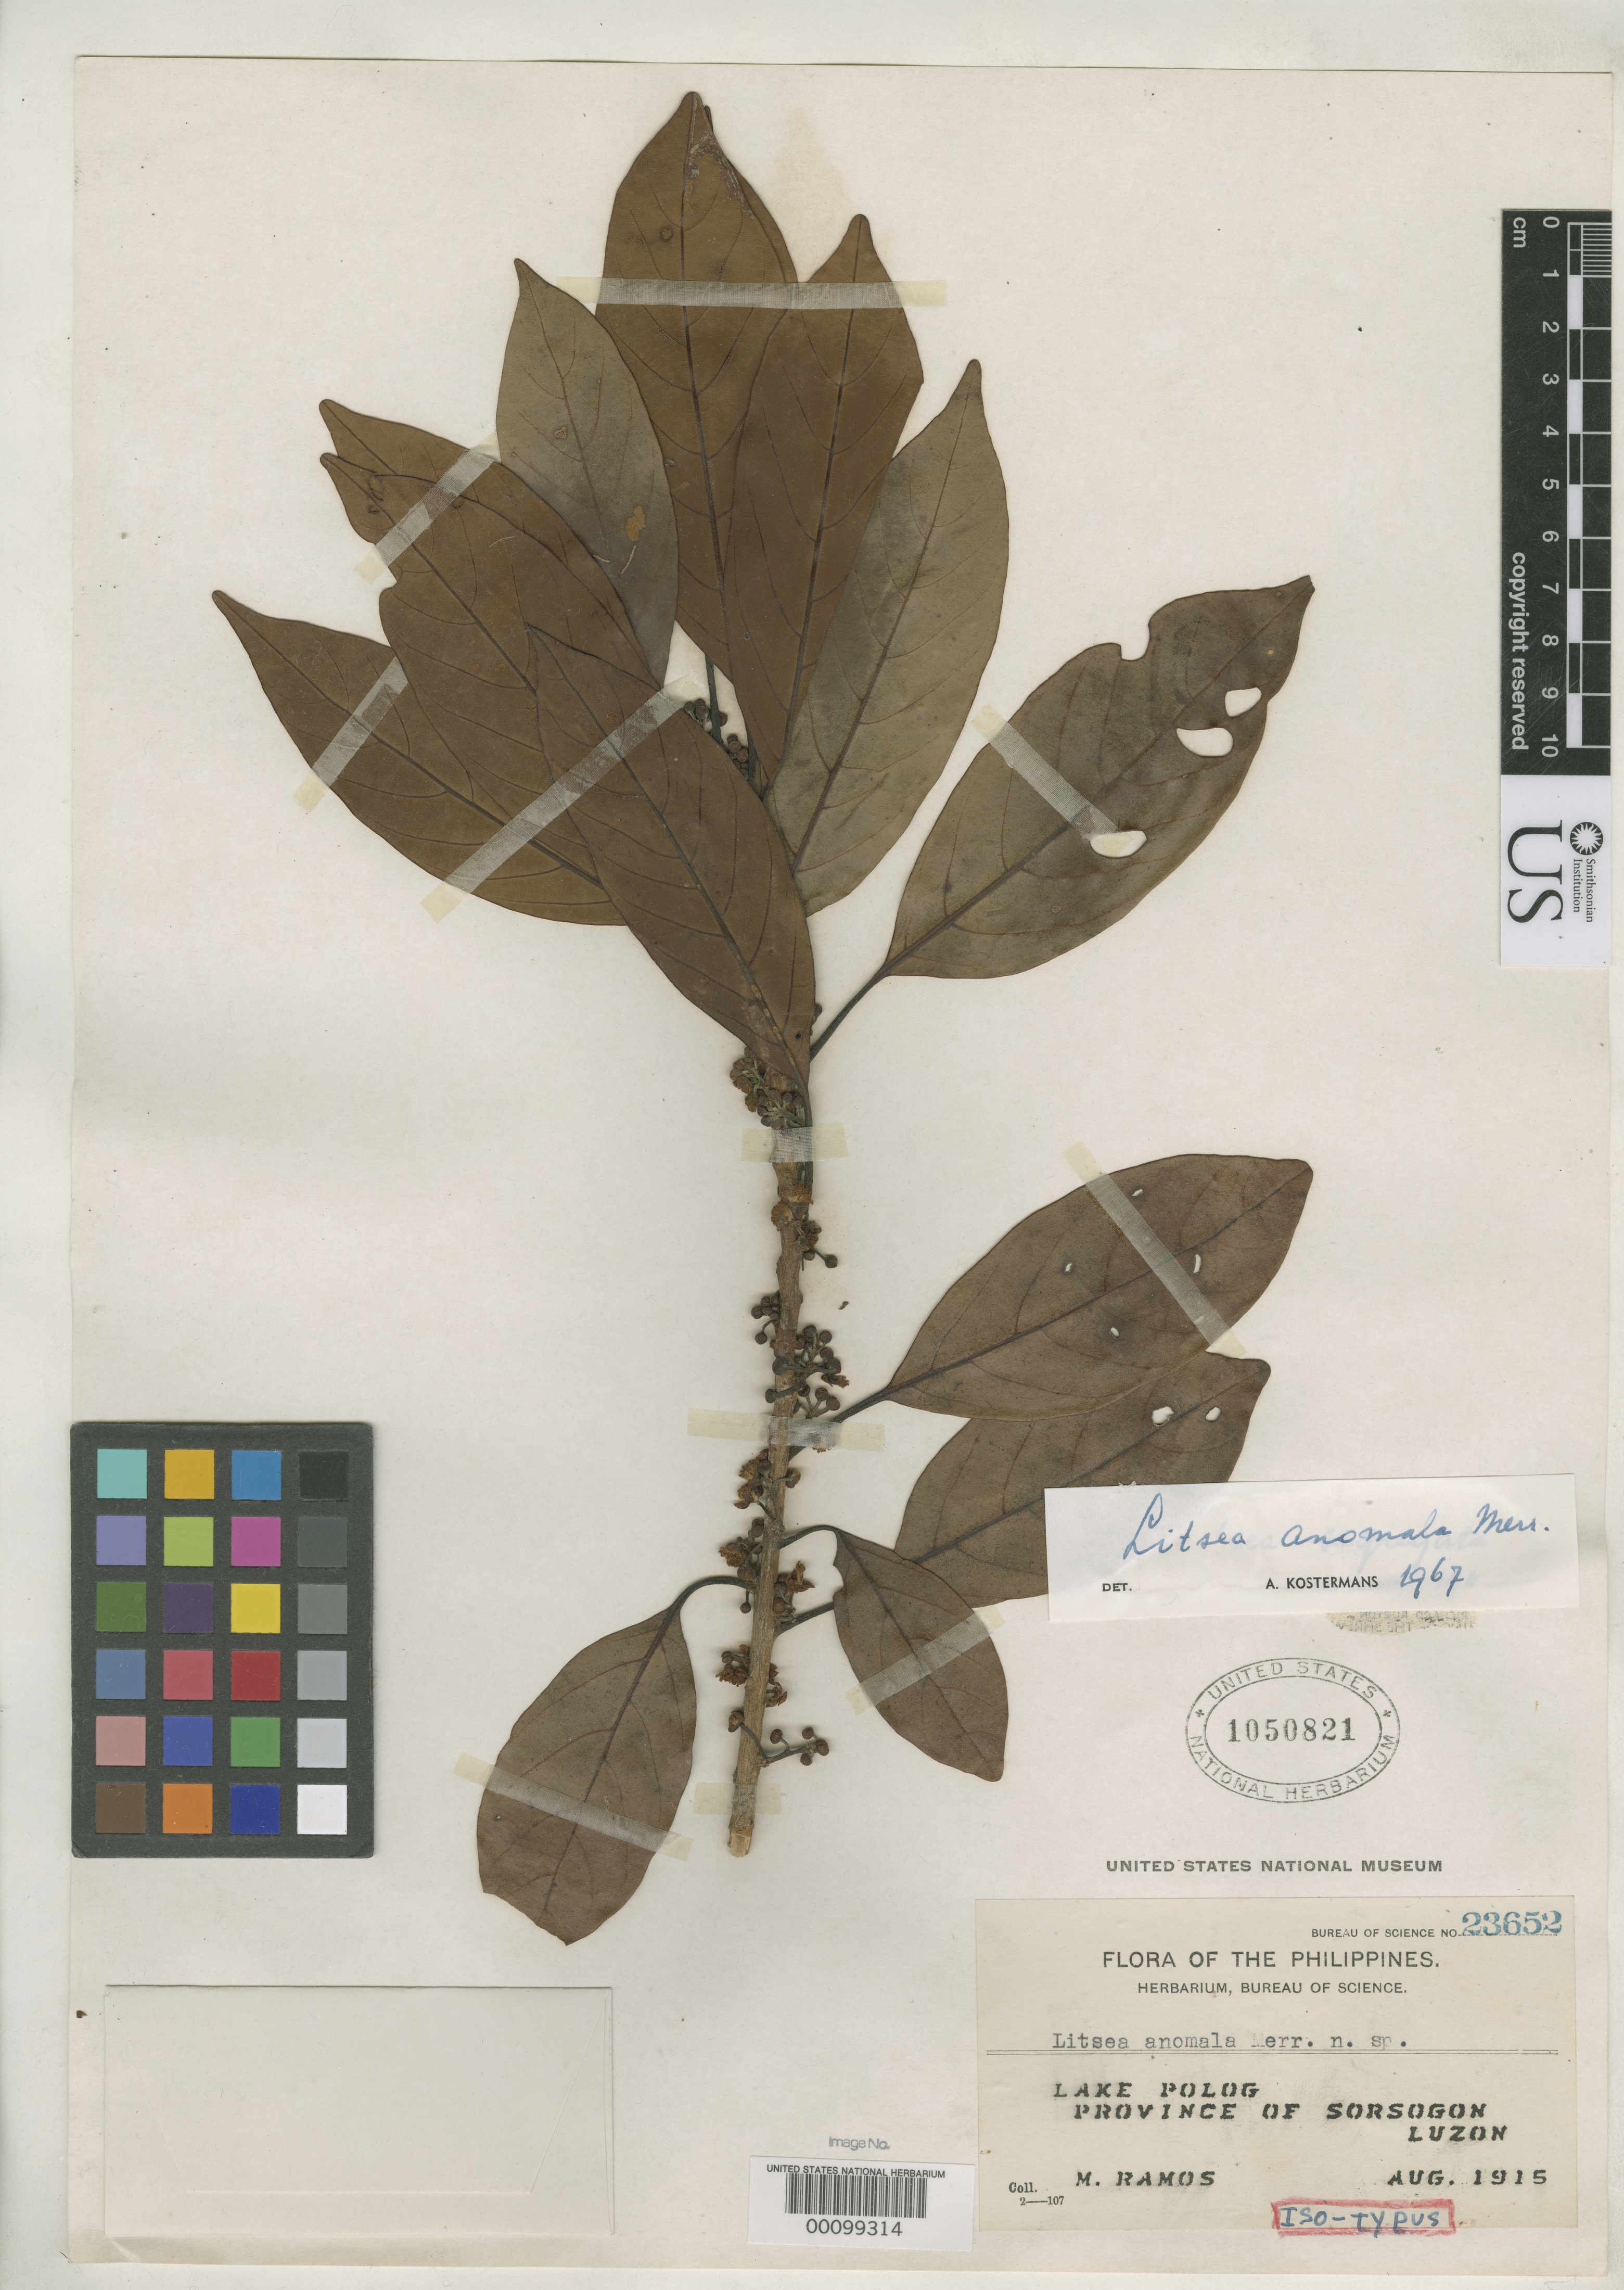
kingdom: Plantae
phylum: Tracheophyta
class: Magnoliopsida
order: Laurales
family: Lauraceae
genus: Litsea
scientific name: Litsea anomala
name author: Merr.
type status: Isotype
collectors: M. Ramos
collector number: Bur. Sci. 23652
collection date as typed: Aug 1915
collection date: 1915-08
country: Philippines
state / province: Bicol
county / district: Sorsogon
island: Luzon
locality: Lake Polog.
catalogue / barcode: US 1050821